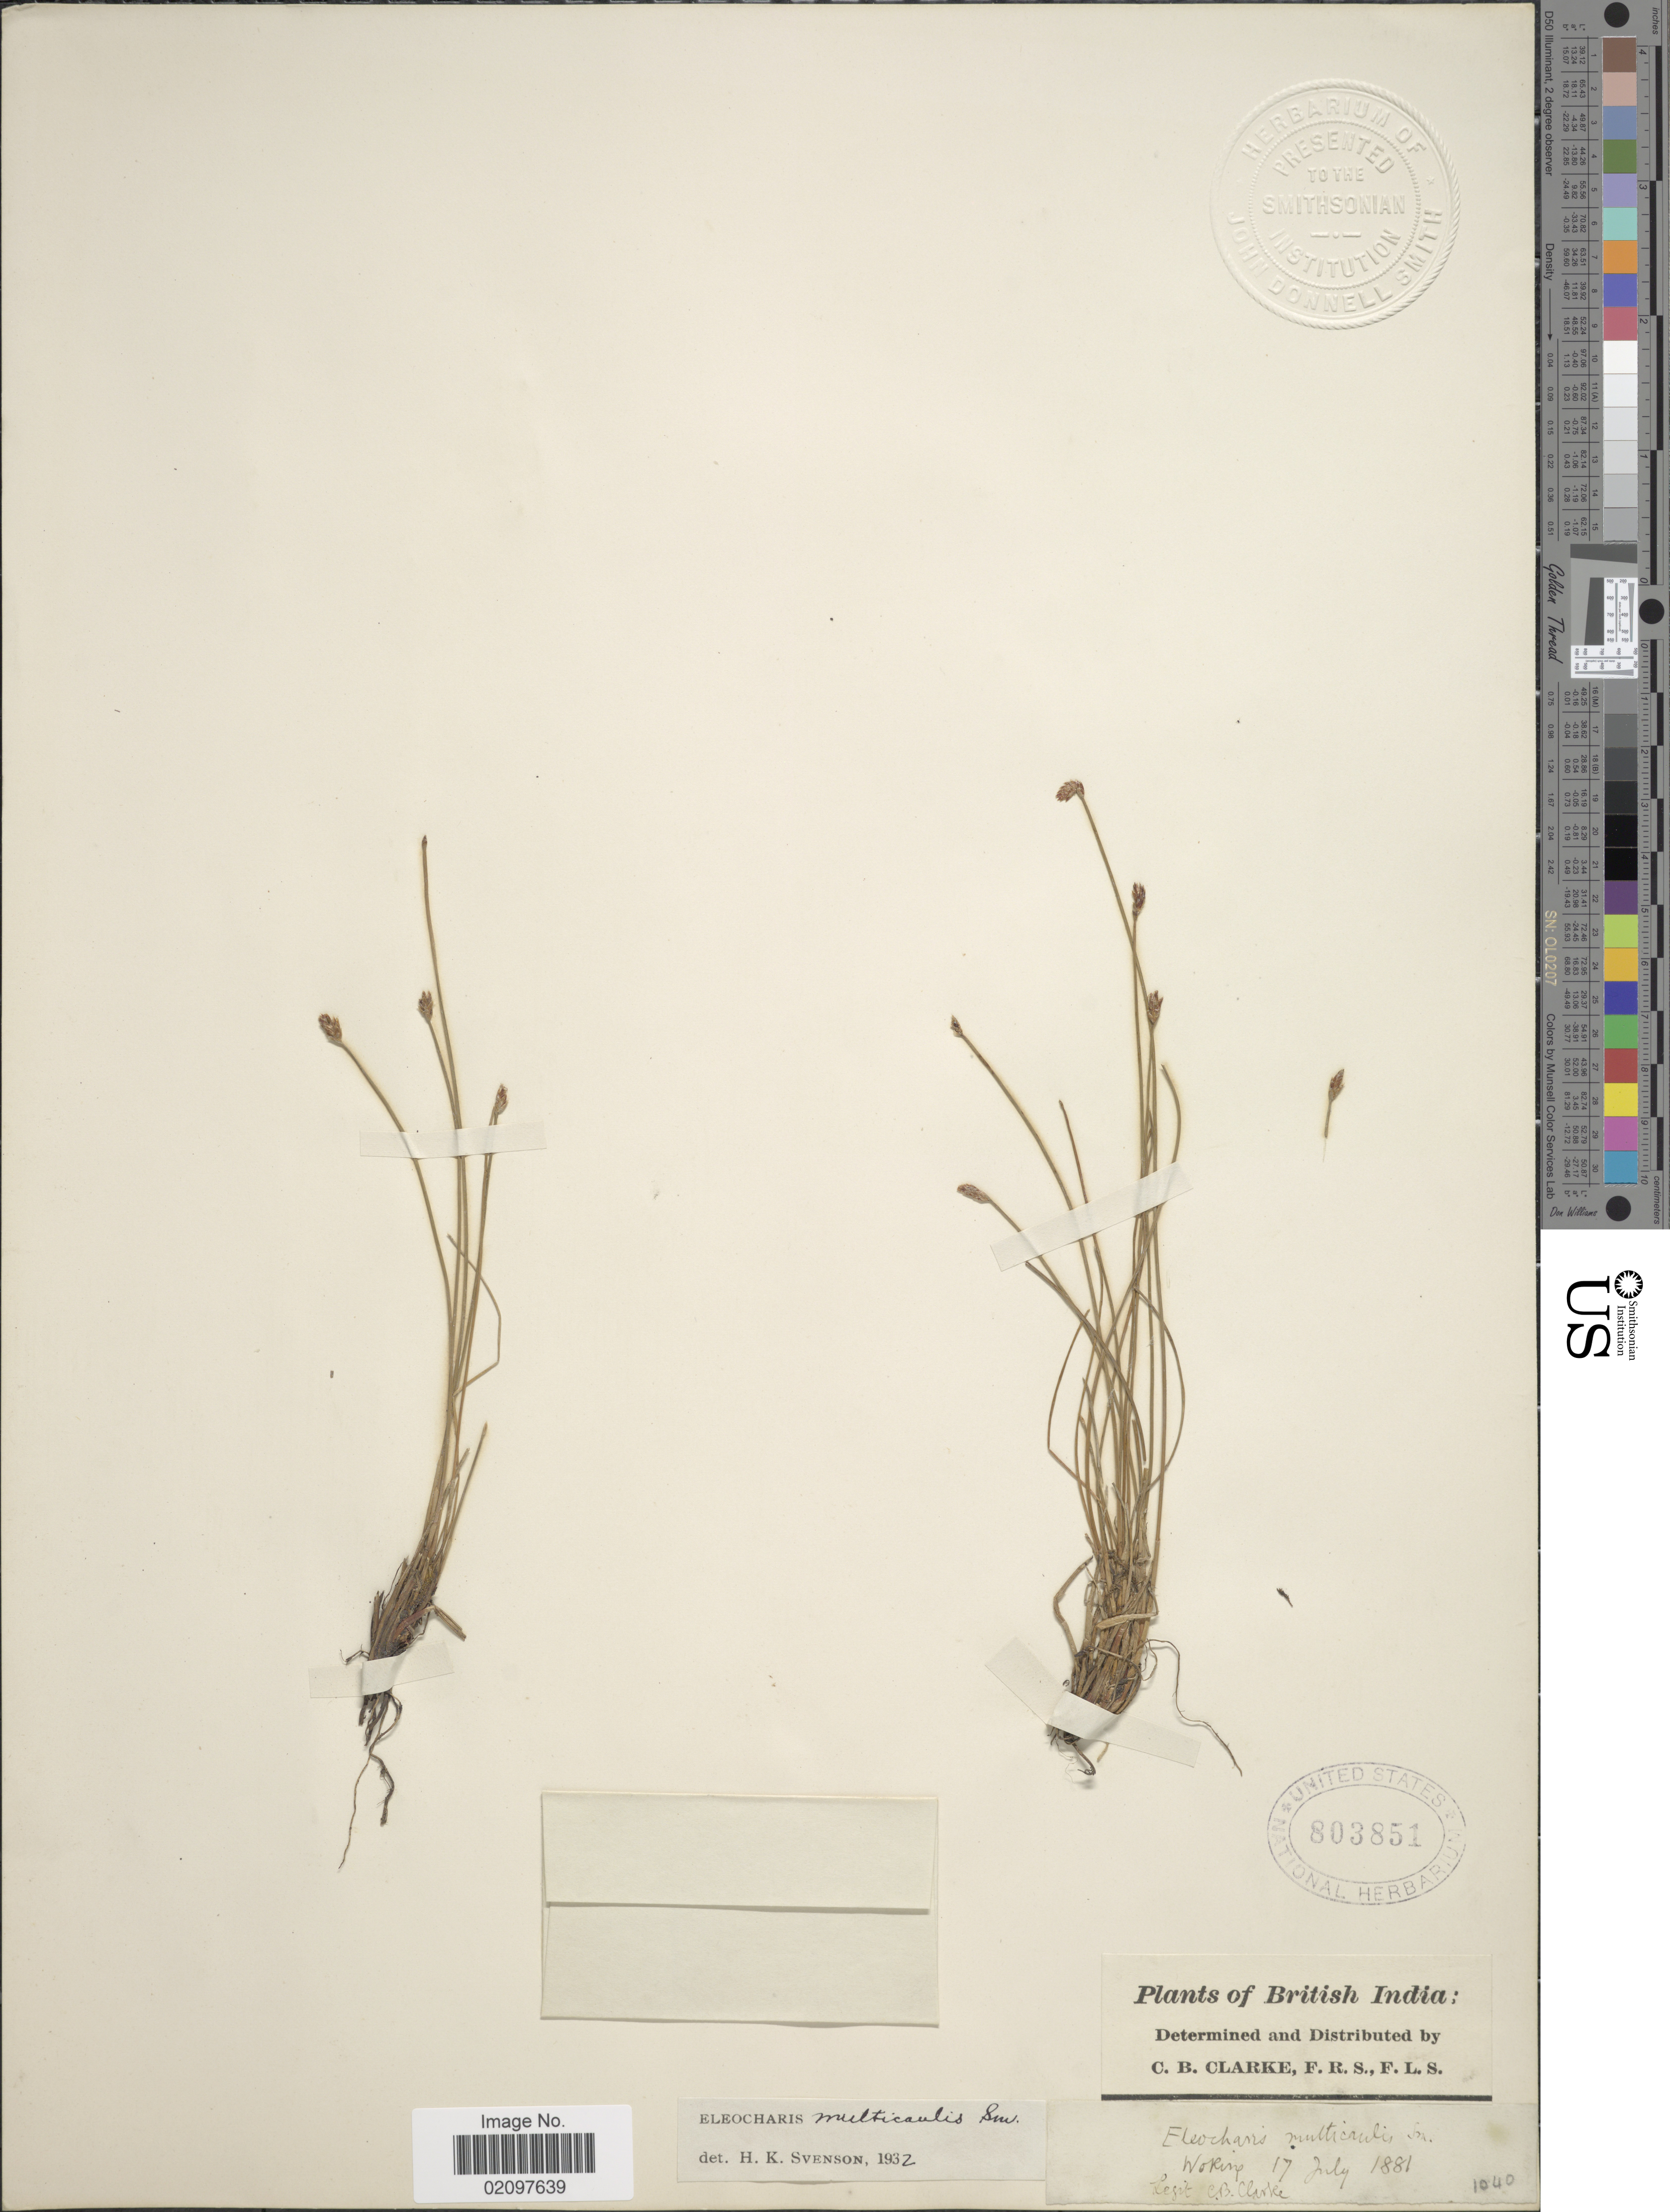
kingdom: Plantae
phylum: Tracheophyta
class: Liliopsida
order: Poales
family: Cyperaceae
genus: Eleocharis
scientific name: Eleocharis multicaulis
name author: (Sm.) Desv.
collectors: C. B. Clarke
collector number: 1040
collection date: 1881-07-17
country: India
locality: British India, Woking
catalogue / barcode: US 803851